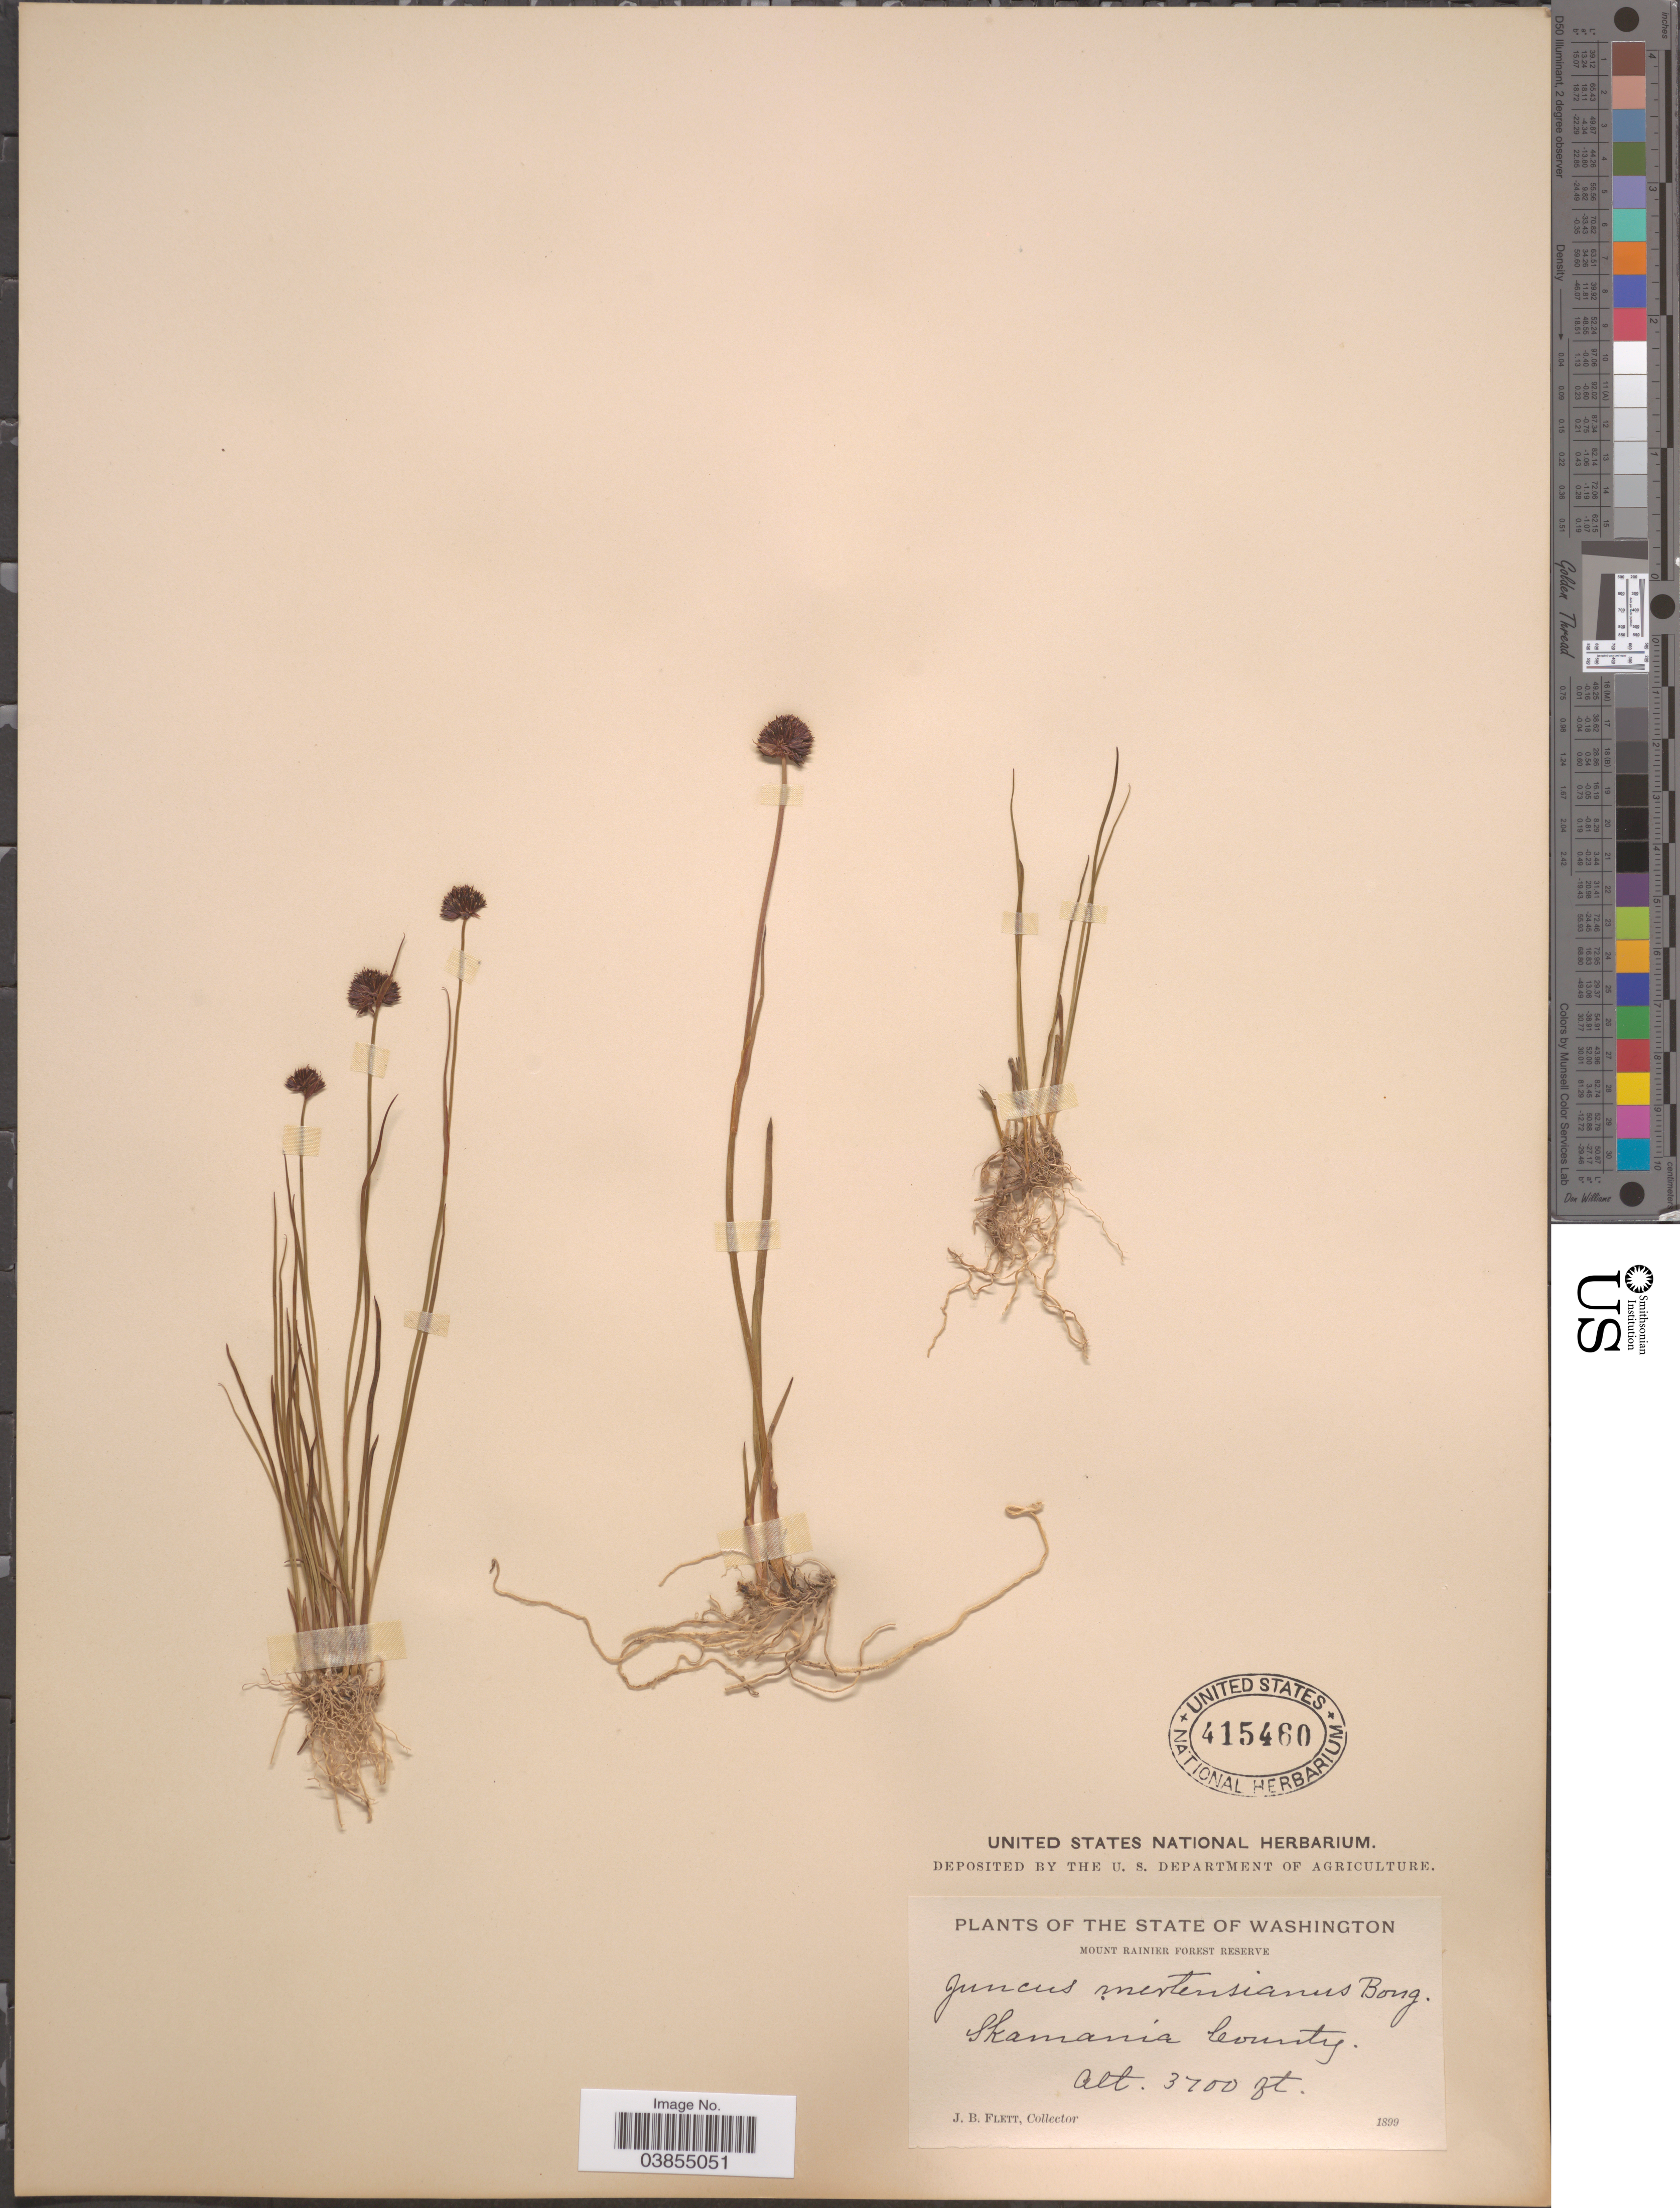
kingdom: Plantae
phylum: Tracheophyta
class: Liliopsida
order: Poales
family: Juncaceae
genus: Juncus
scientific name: Juncus mertensianus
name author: Bong.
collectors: J. Flett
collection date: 1899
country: United States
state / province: Washington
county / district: Skamania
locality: Mount Rainier Forest Reserve. Skamania County.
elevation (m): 1128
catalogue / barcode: US 415460